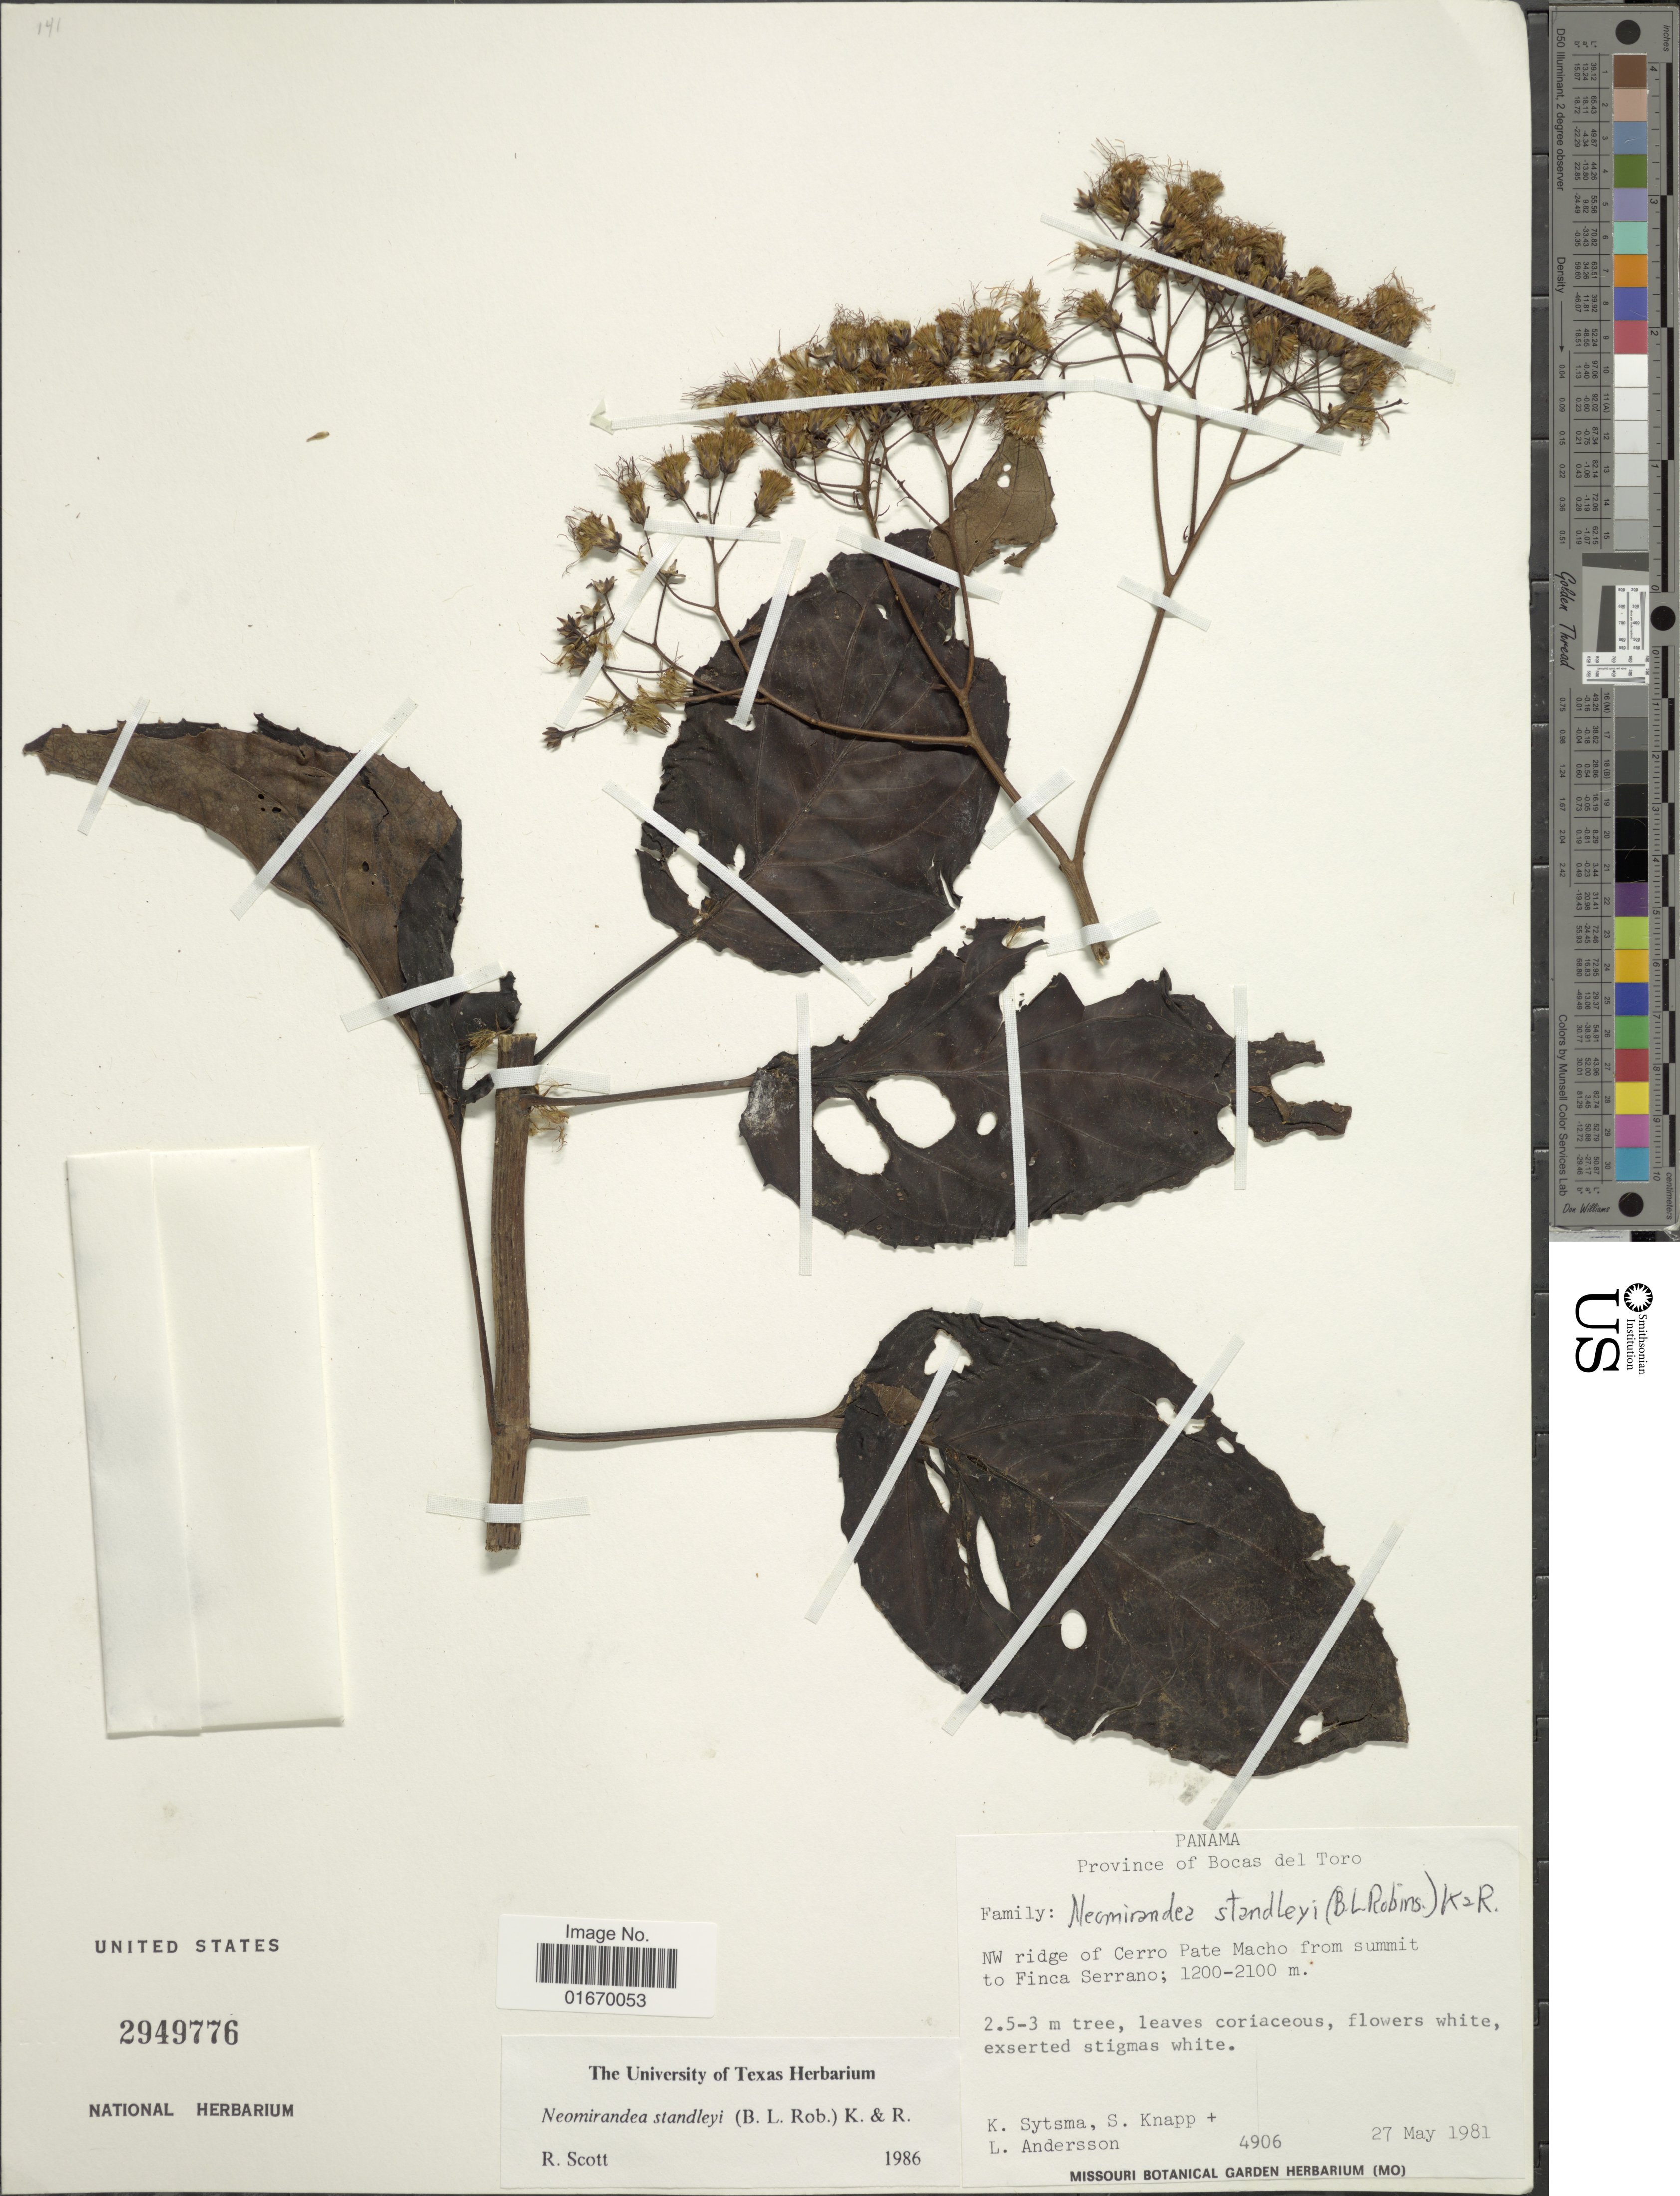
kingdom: Plantae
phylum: Tracheophyta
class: Magnoliopsida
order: Asterales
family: Asteraceae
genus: Neomirandea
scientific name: Neomirandea standleyi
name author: (B.L. Rob.) R.M. King & H. Rob.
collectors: K. J. Sytsma, S. Knapp & L. Andersson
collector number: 4906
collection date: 1981-05-27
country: Panama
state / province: Bocas del Toro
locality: NW ridge of Cerro Pate Macho from summit to Finca Serrano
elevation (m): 1200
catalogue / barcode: US 2949776